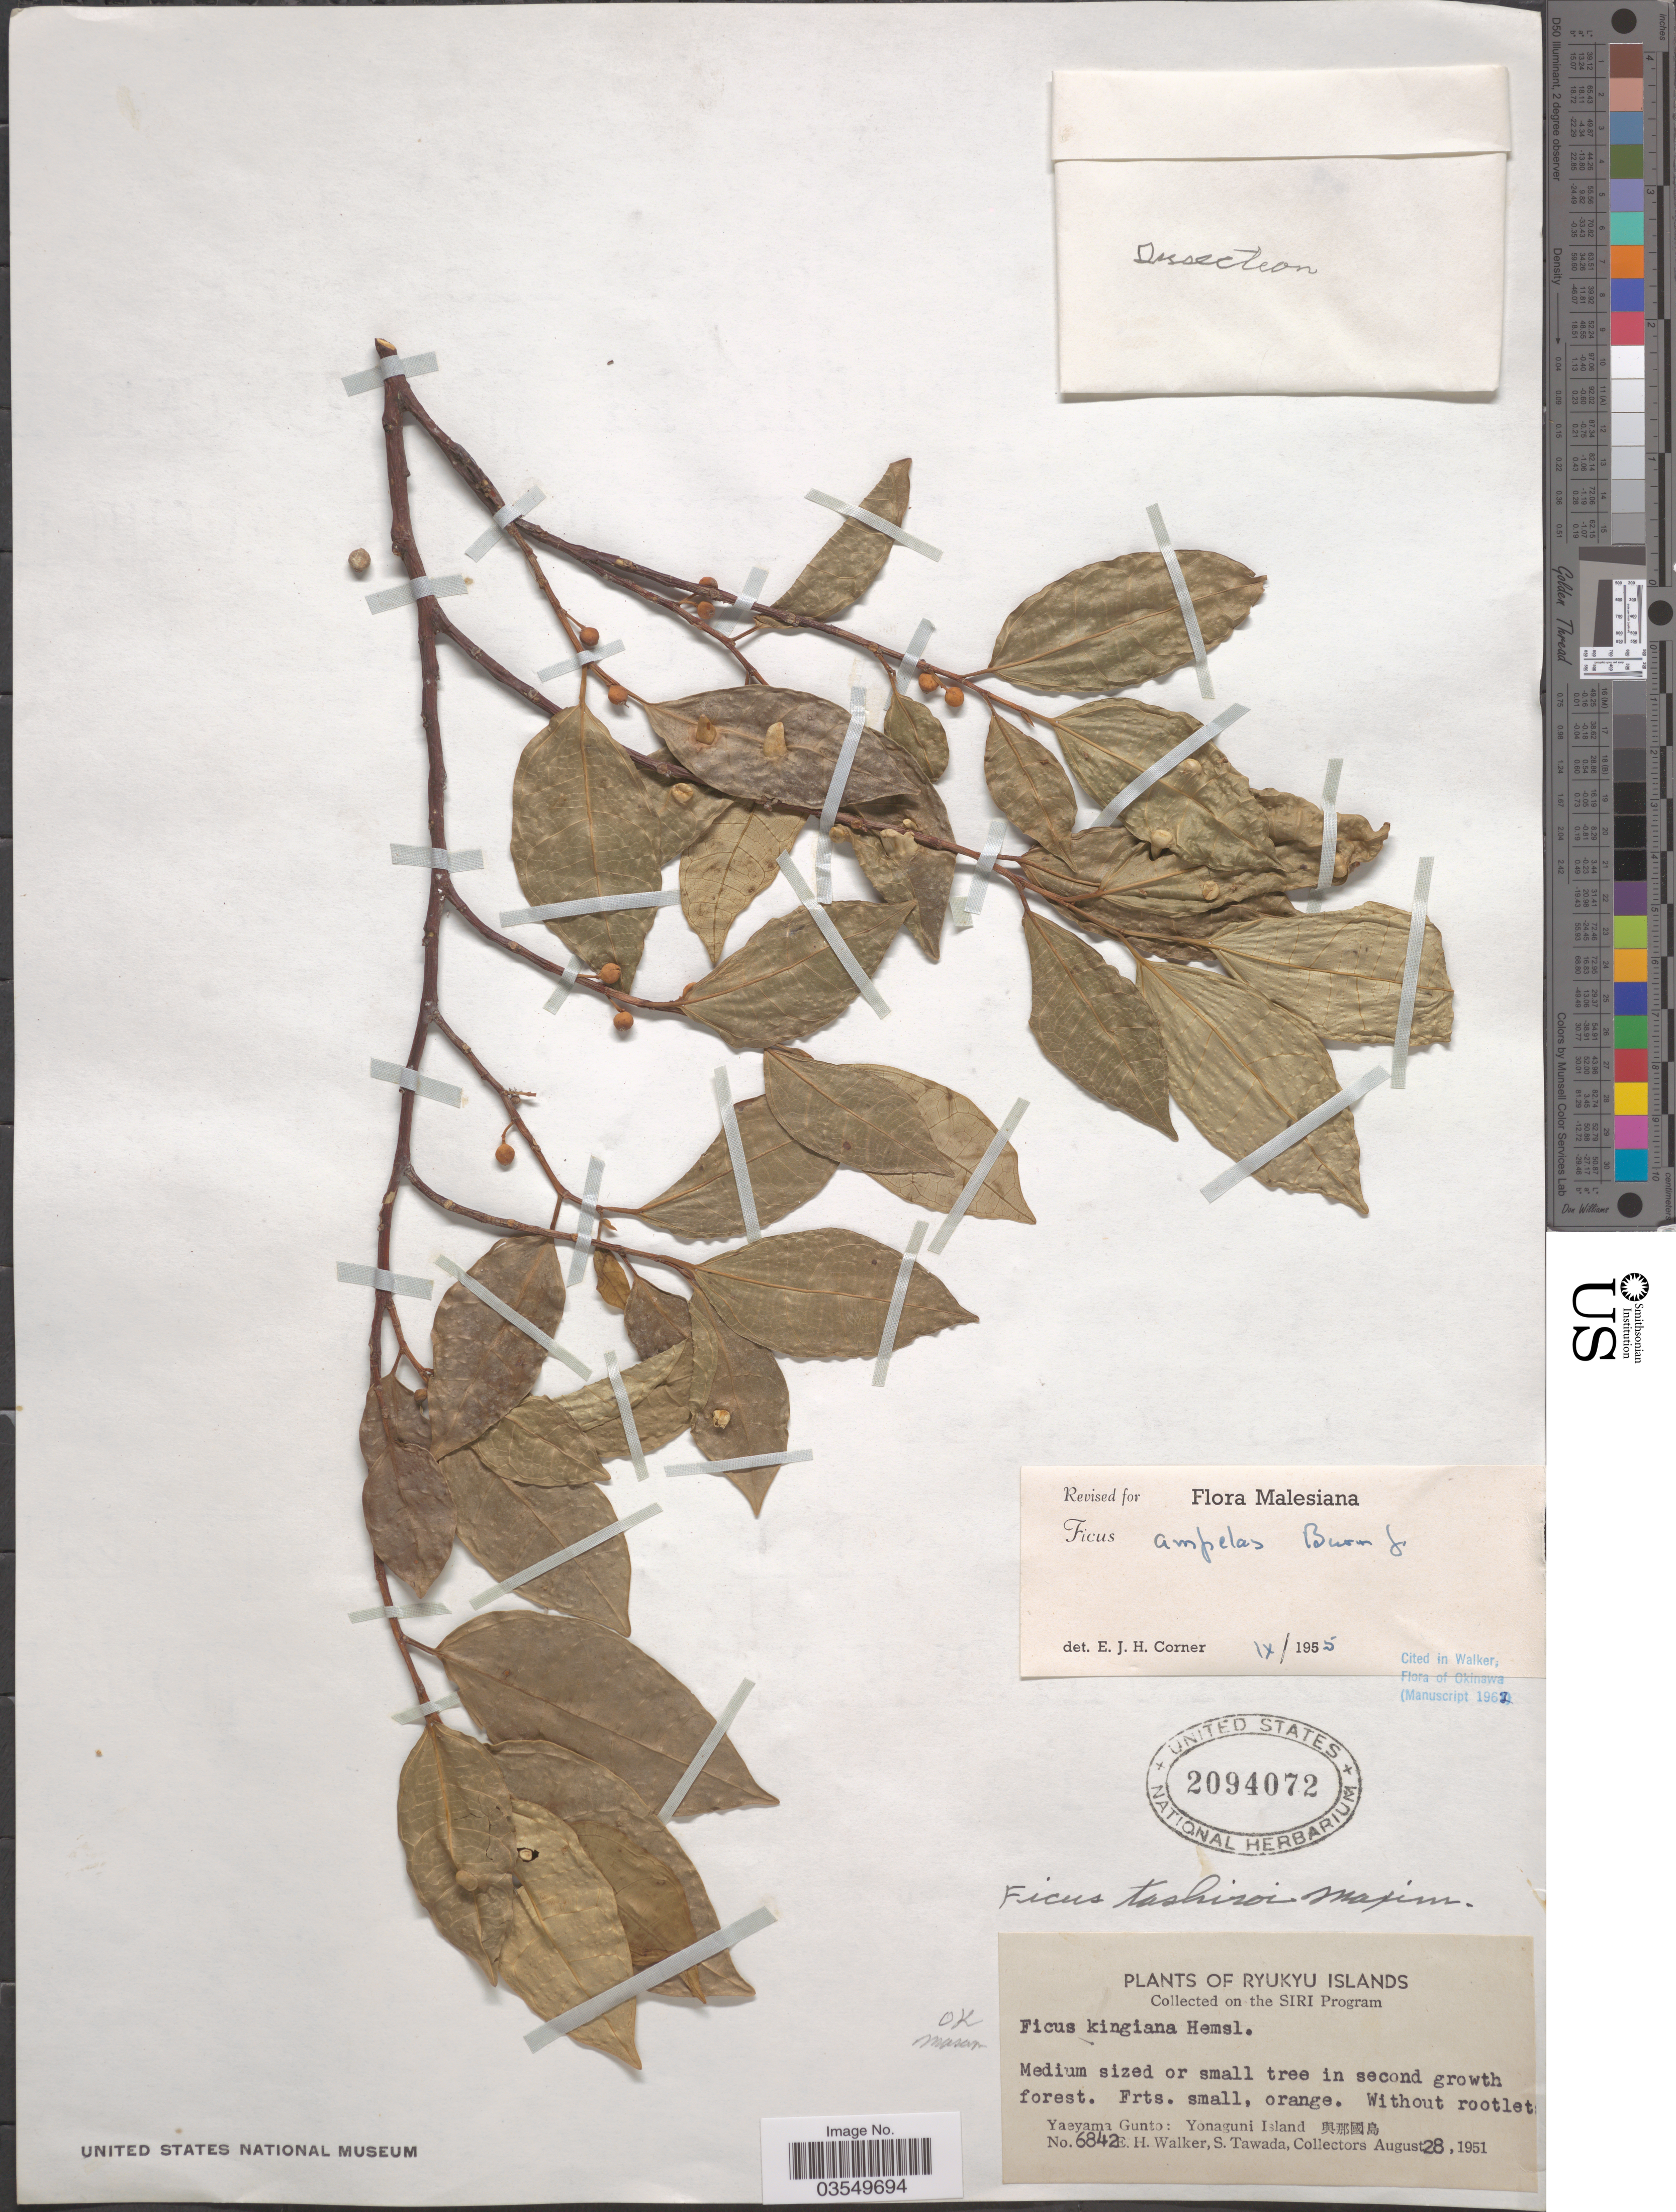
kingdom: Plantae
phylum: Tracheophyta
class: Magnoliopsida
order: Rosales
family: Moraceae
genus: Ficus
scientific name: Ficus ampelos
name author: Burm. f.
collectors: E. H. Walker & S. Tawada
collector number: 6842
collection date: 1951-08-28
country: Japan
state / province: Okinawa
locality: Ryukyu Islands. Yaeyama Gunto: Yonaguni Island X.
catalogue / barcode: US 2094072